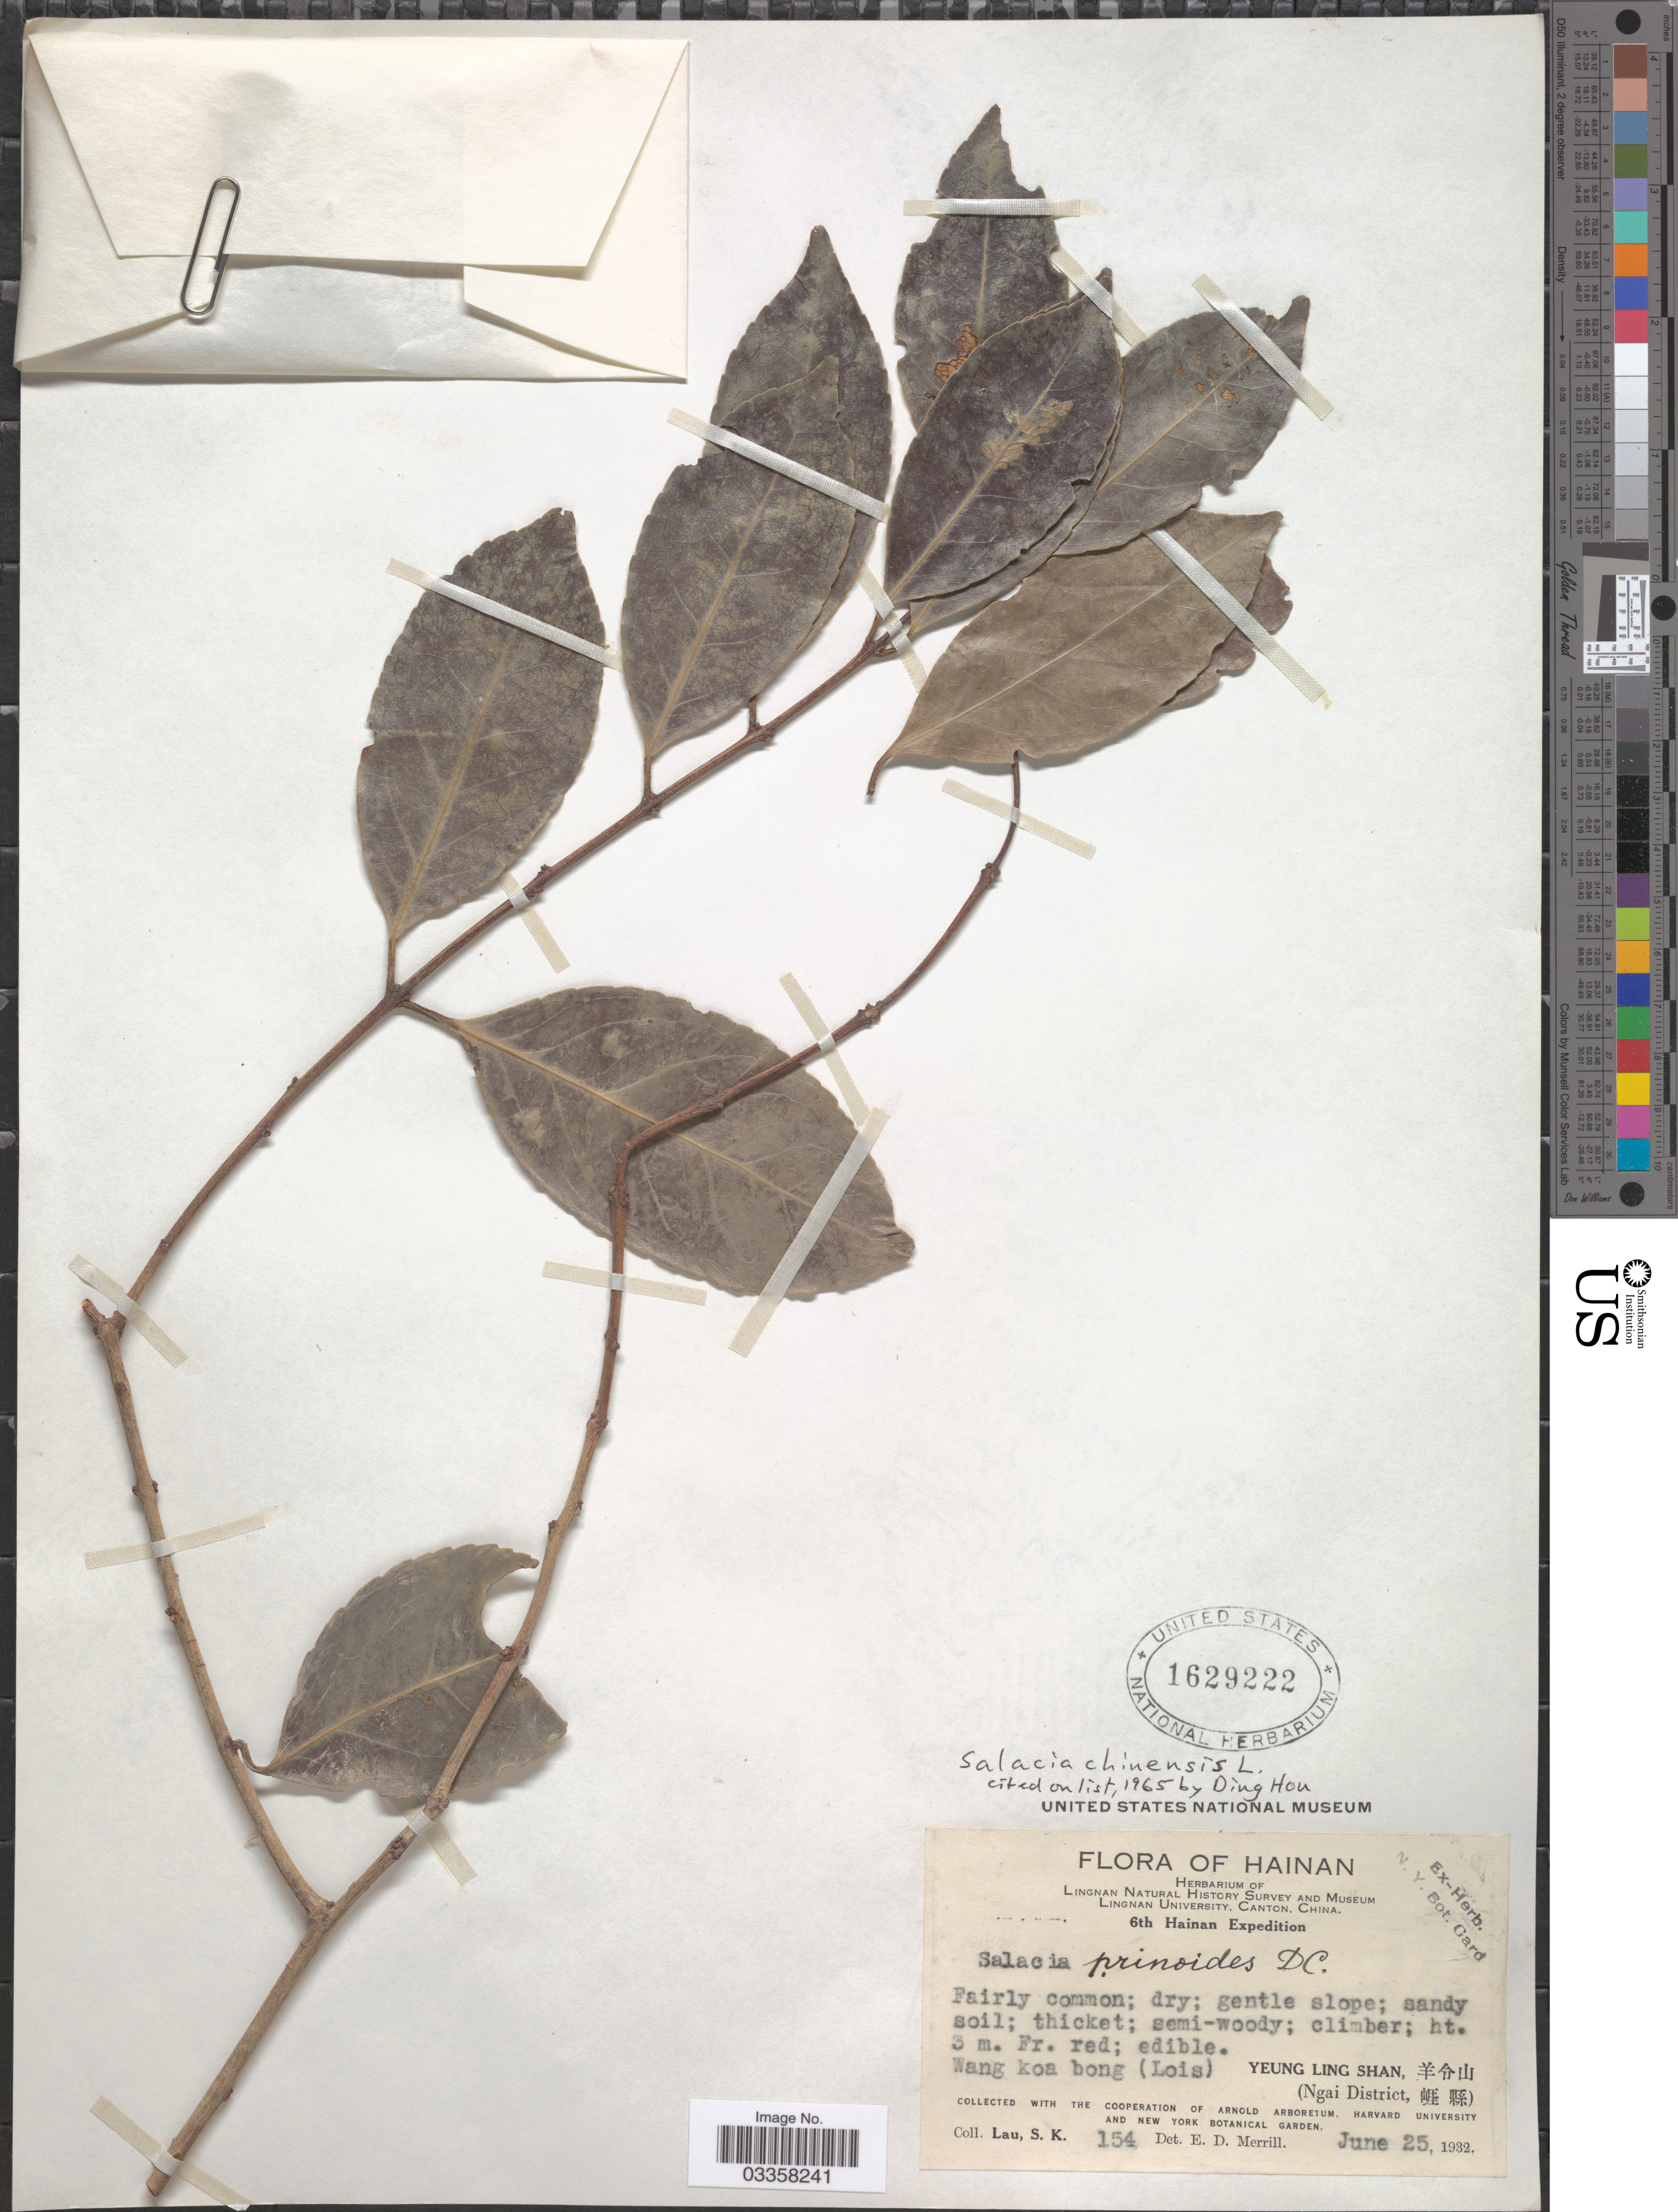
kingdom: Plantae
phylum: Tracheophyta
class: Magnoliopsida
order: Celastrales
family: Celastraceae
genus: Salacia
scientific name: Salacia chinensis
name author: L.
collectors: S. K. Lau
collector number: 154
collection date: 1932-06-25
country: China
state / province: Hainan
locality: Wang koa bong (Lois). Yeung Ling Shan. (Ngai District).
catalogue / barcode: US 1629222